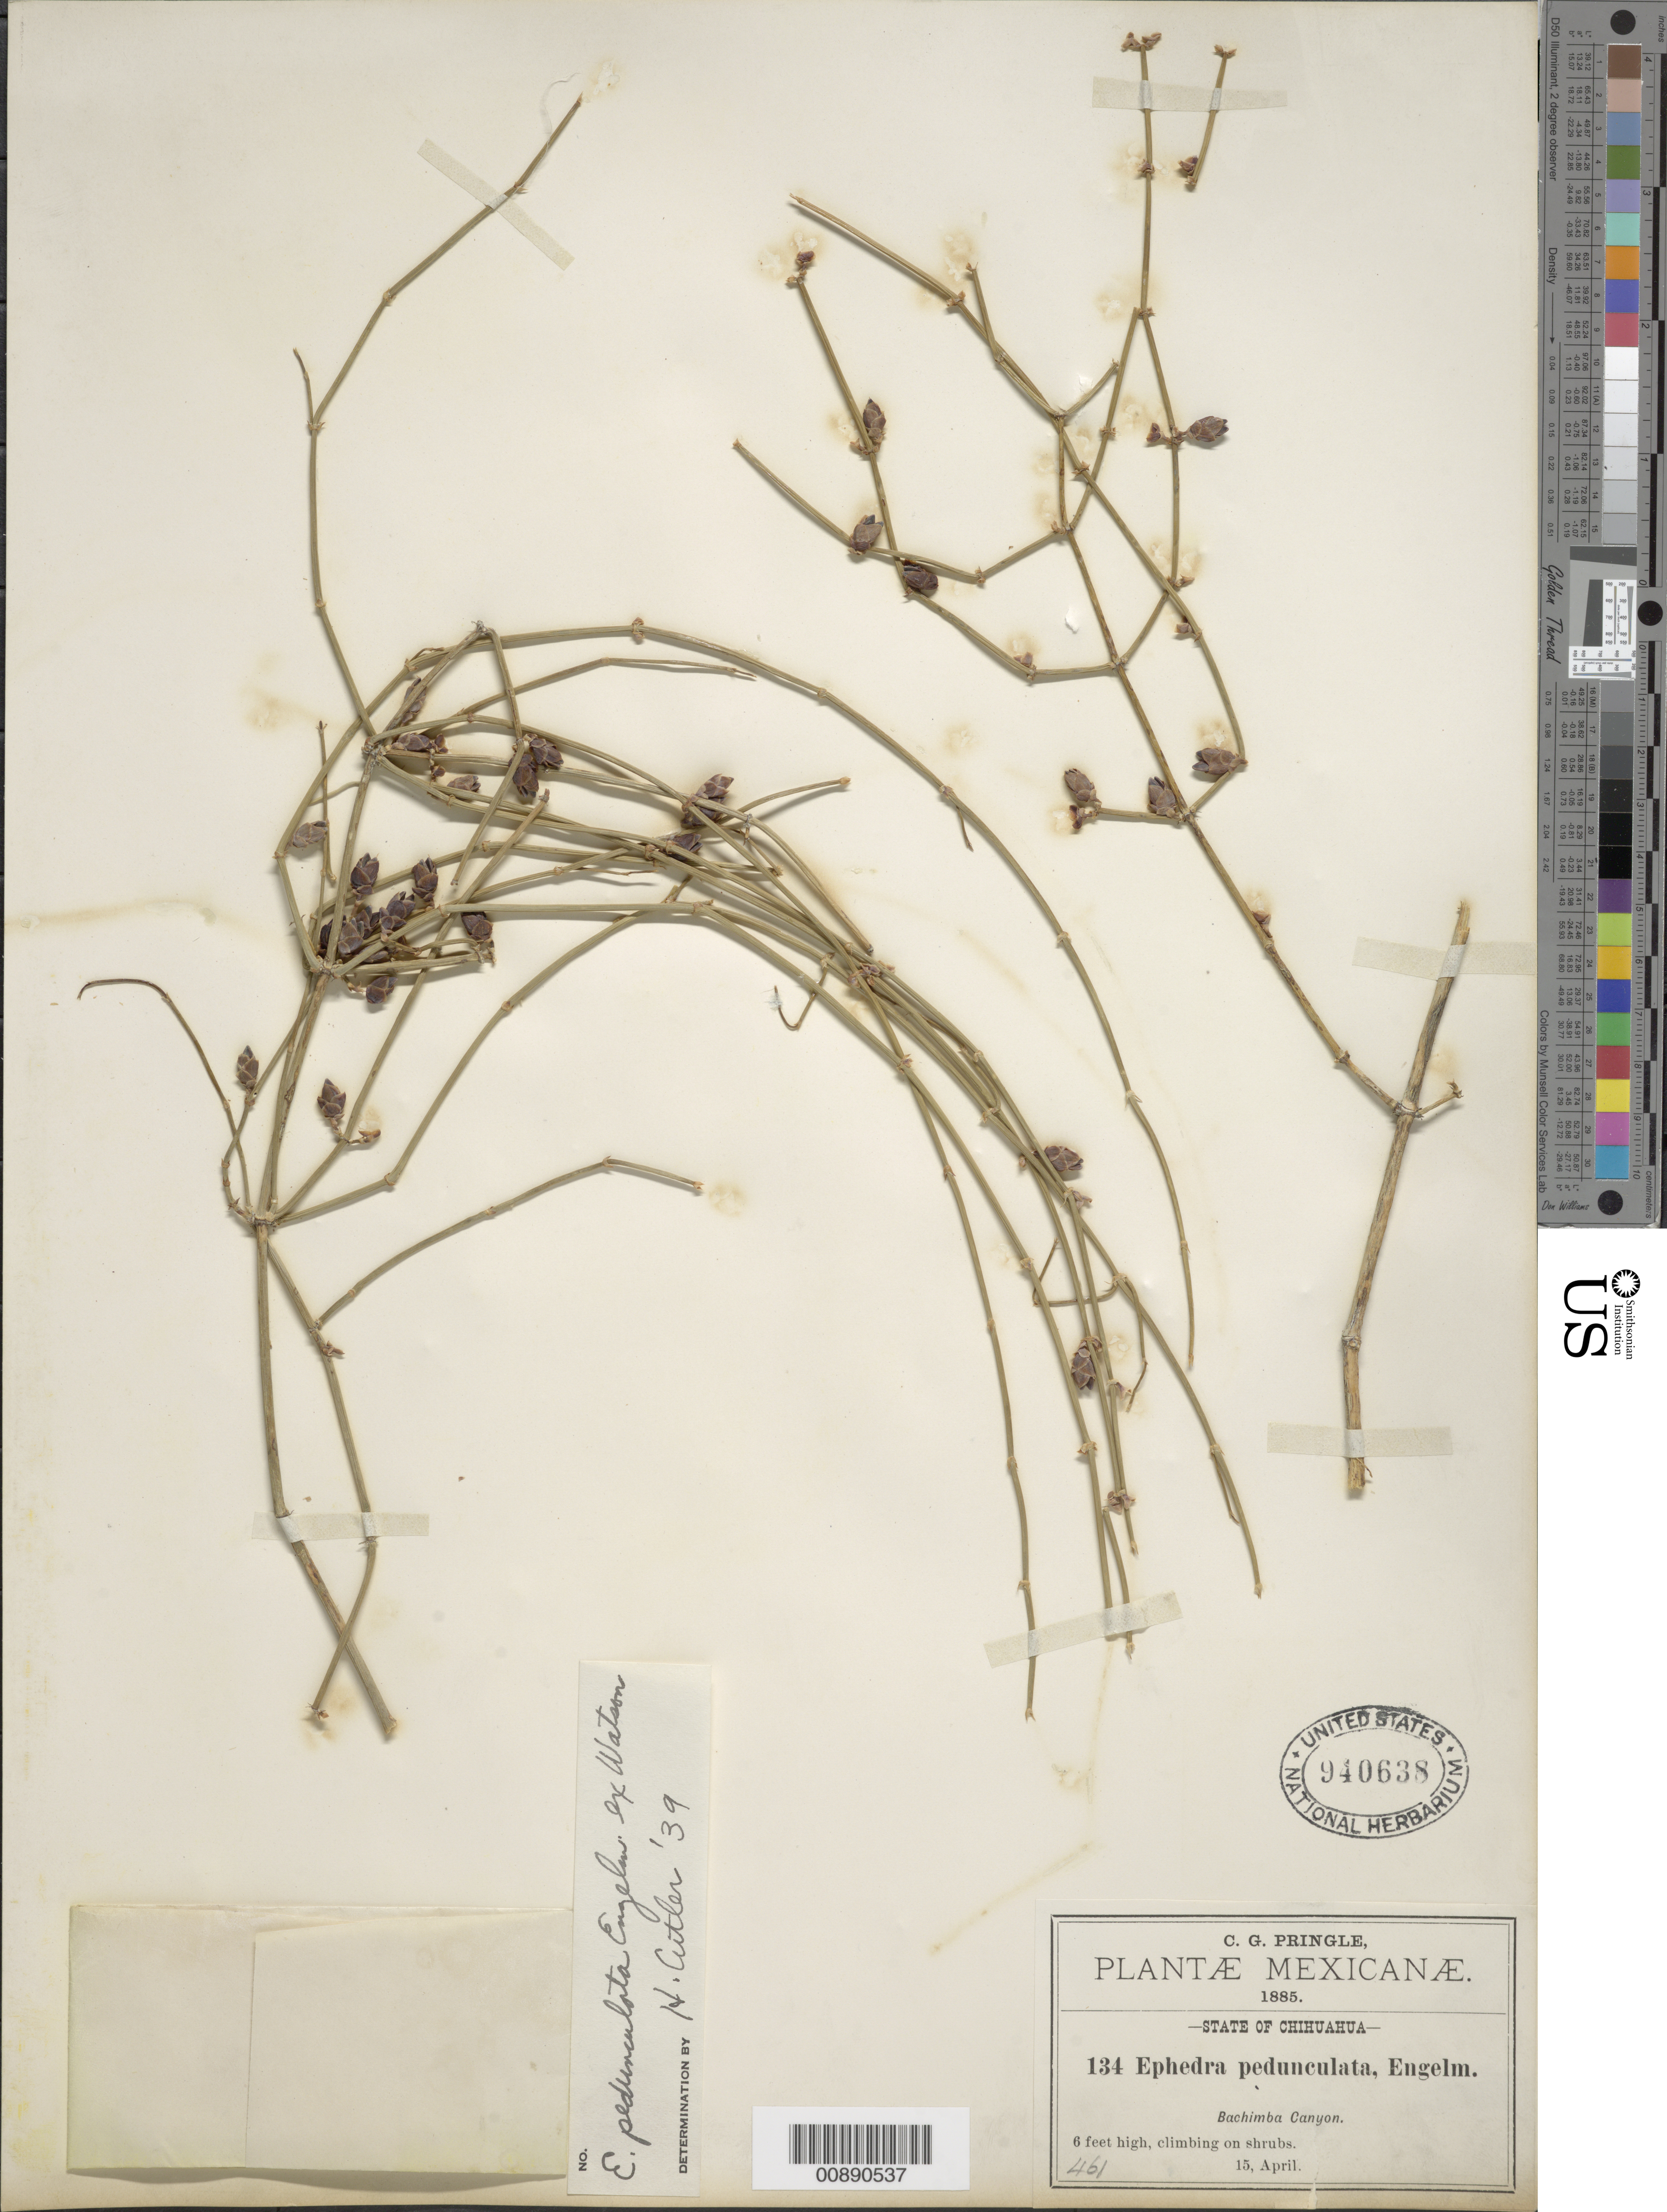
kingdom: Plantae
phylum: Tracheophyta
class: Gnetopsida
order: Ephedrales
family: Ephedraceae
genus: Ephedra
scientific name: Ephedra pedunculata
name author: Engelm. ex S. Watson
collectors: C. G. Pringle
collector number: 134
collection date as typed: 15 Apr 1885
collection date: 1885-04-15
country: Mexico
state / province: Chihuahua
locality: Bachimba Canyon, Chihuahua.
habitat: Climbing on shrubs.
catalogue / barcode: US 940638